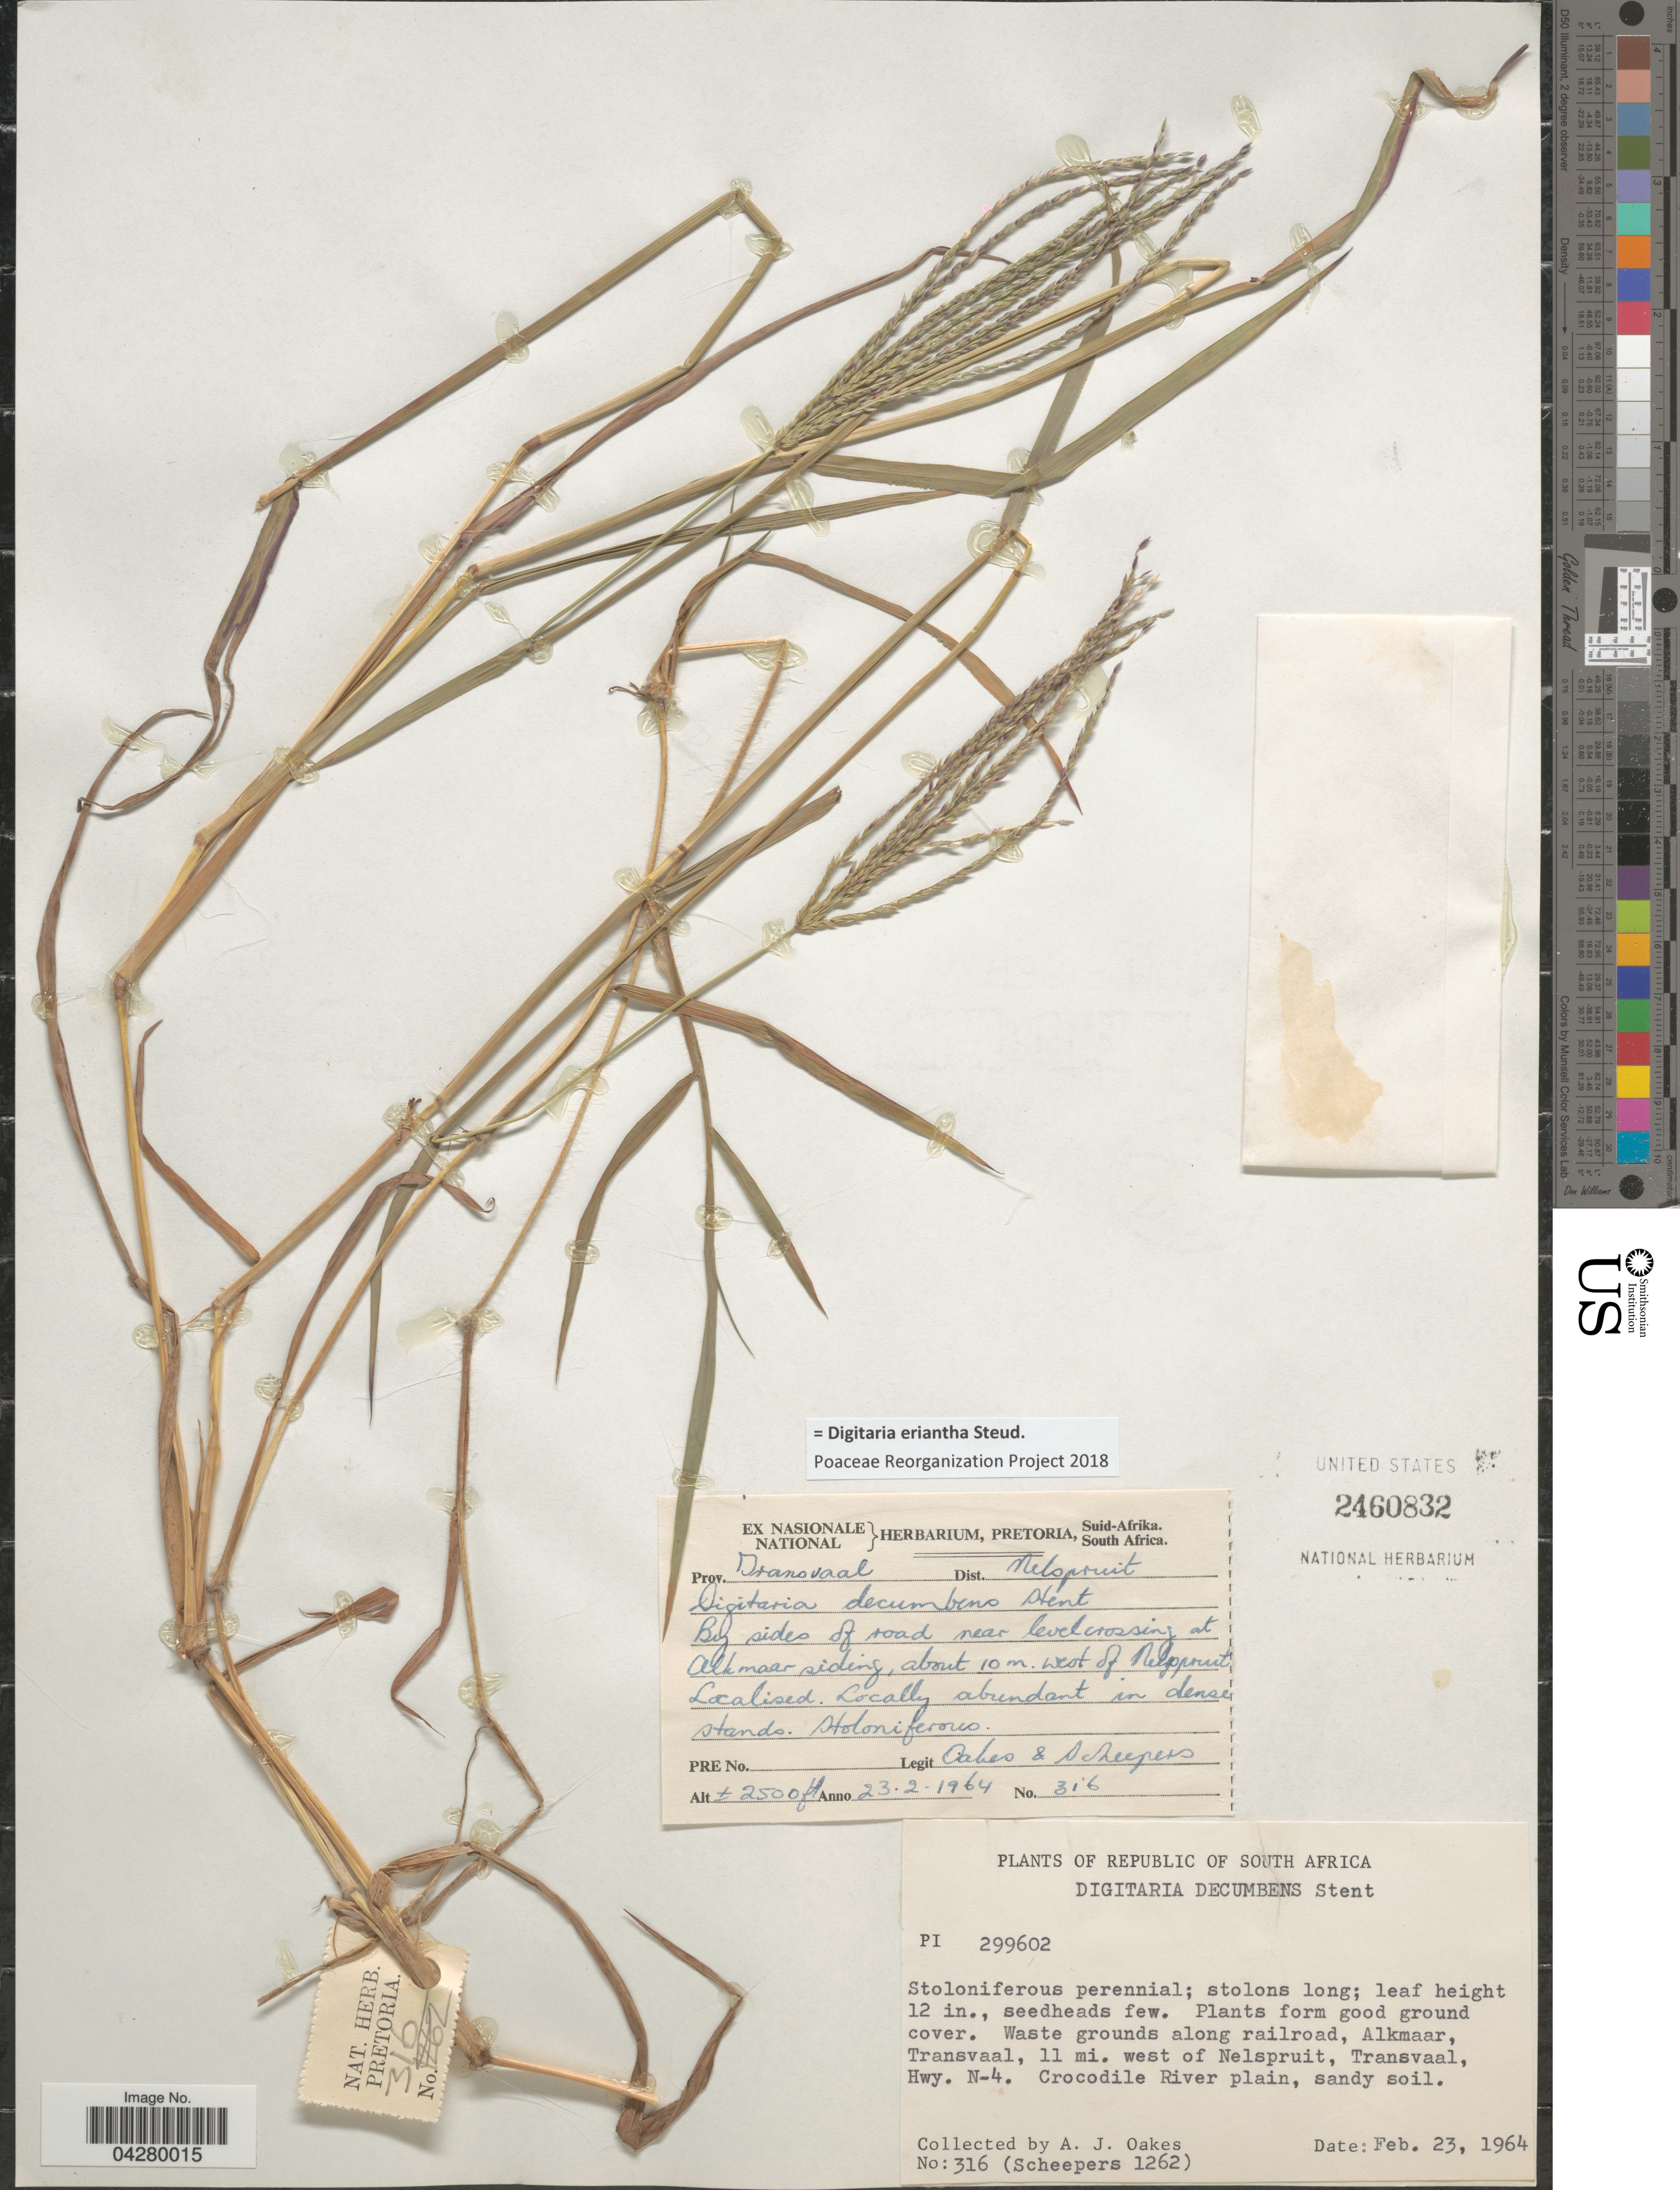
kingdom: Plantae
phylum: Tracheophyta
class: Liliopsida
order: Poales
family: Poaceae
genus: Digitaria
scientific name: Digitaria eriantha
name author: Steud.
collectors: A. Oakes & Scheepers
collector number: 316/1262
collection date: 1964-02-23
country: South Africa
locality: Prov. Transvaal. Dist. Nelspruit. By sides of road near level crossing at Alkmaar siding, about 10m. west of Nelspruit. Republic of South Africa. 11 mi. west of Nelspruit, Hwy. N-4. Crocodile River plain.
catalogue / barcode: US 2460832